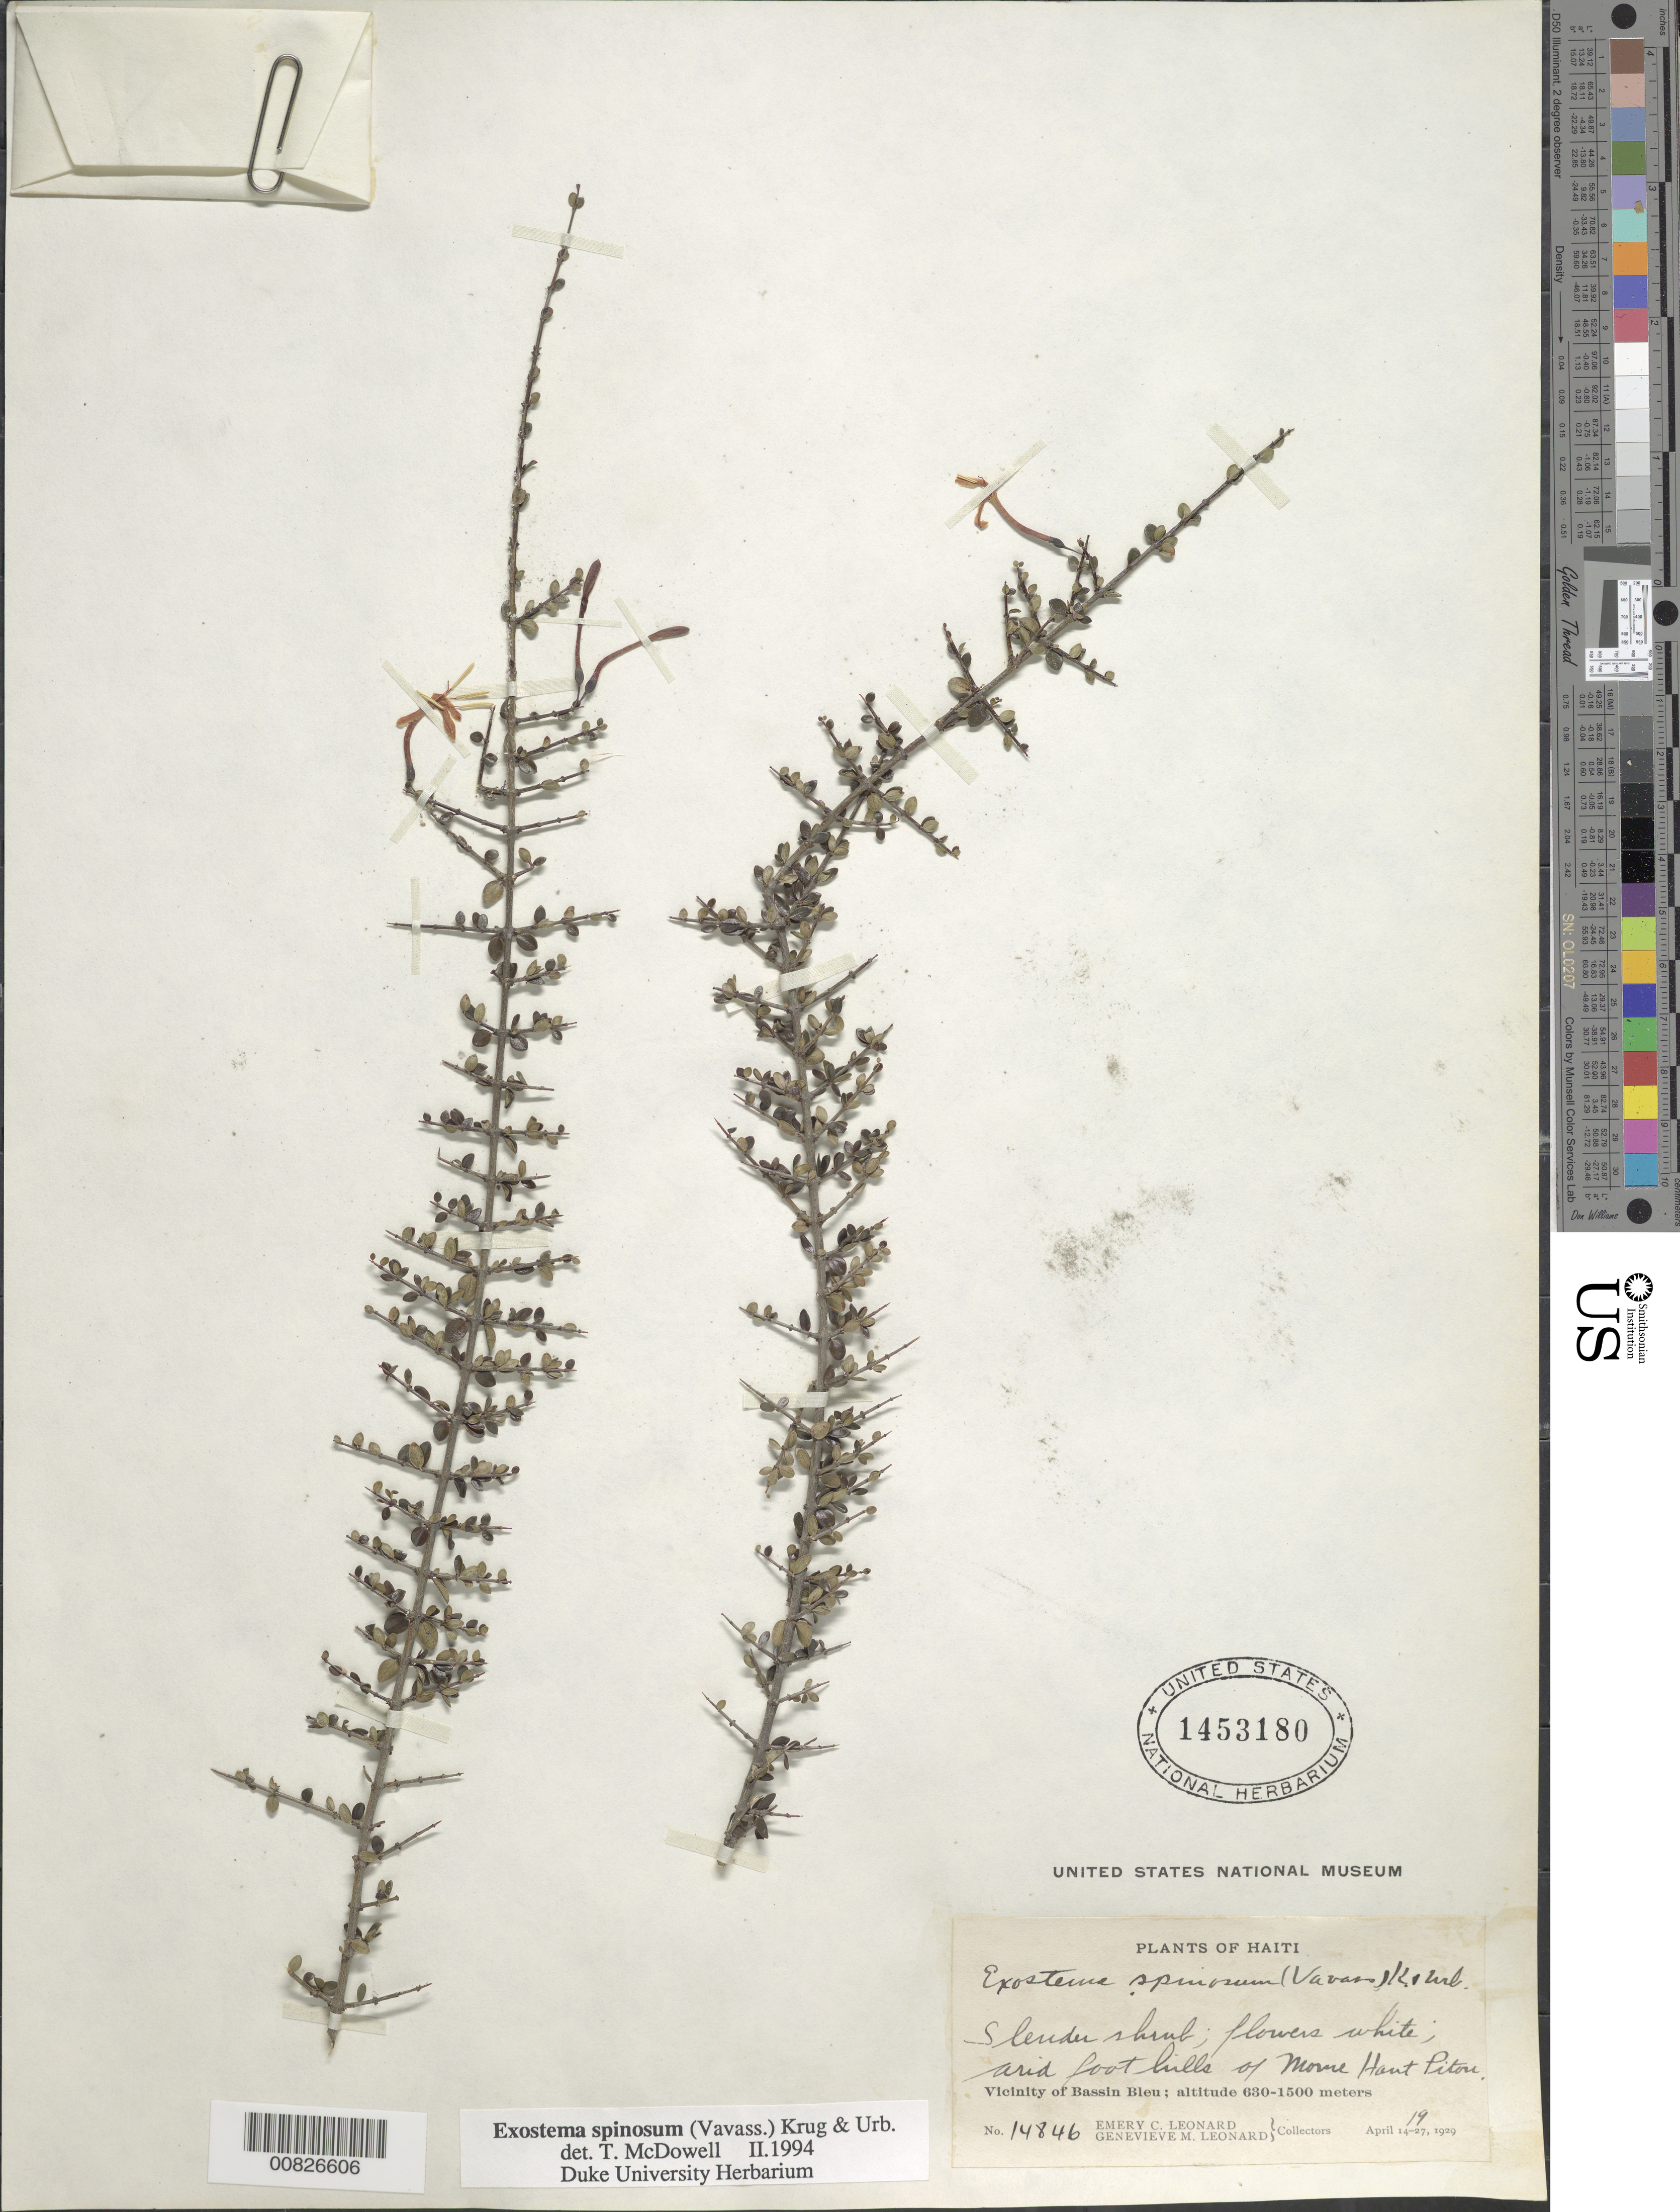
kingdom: Plantae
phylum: Tracheophyta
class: Magnoliopsida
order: Gentianales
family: Rubiaceae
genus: Exostema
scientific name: Exostema spinosum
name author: (Vavass.) Krug & Urb.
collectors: E. C. Leonard & G. M. Leonard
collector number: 14846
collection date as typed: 19 Apr 1929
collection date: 1929-04-19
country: Haiti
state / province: Nord-Ouest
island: Hispaniola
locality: Vicinity of Bassin Bleu, Morne Haut Piton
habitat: Arid foothills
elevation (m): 630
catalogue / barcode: US 1453180